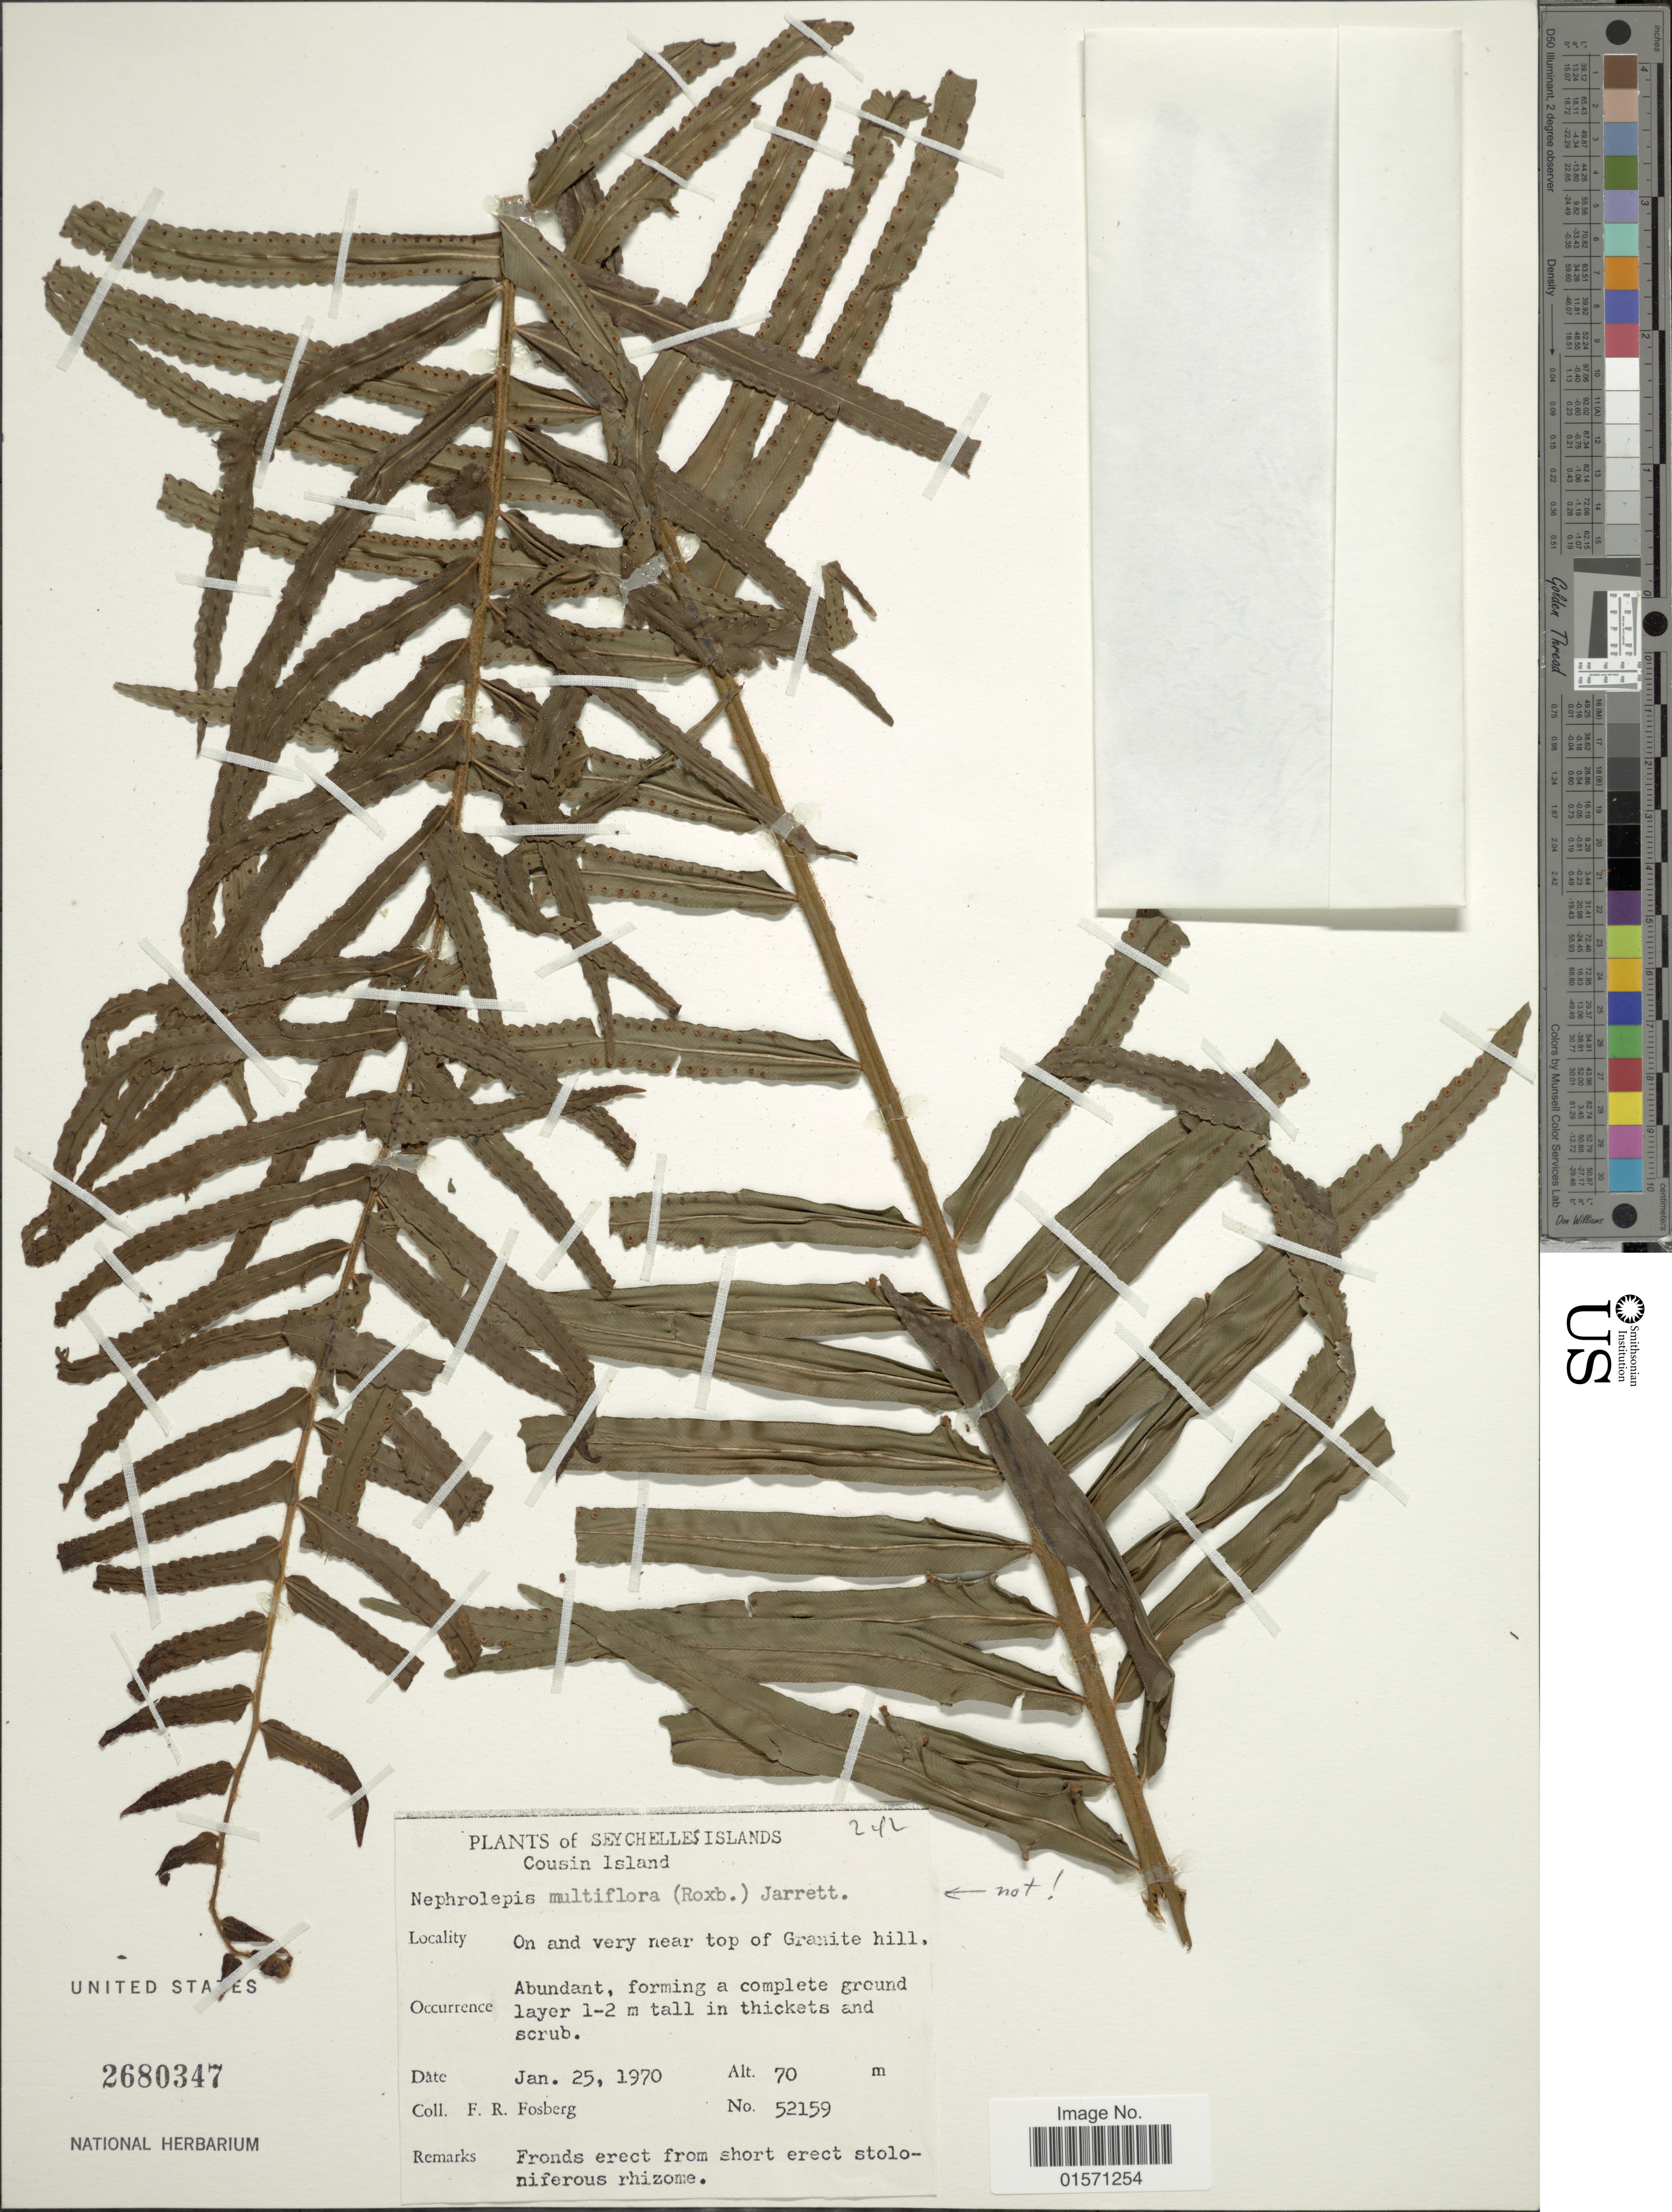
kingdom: Plantae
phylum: Tracheophyta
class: Polypodiopsida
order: Polypodiales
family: Nephrolepidaceae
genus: Nephrolepis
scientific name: Nephrolepis biserrata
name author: (Sw.) Schott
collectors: F. R. Fosberg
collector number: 52129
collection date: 1970-01-25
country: Seychelles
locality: Cousin Island. On and very near top of Granite Hill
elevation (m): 70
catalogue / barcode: US 2680347